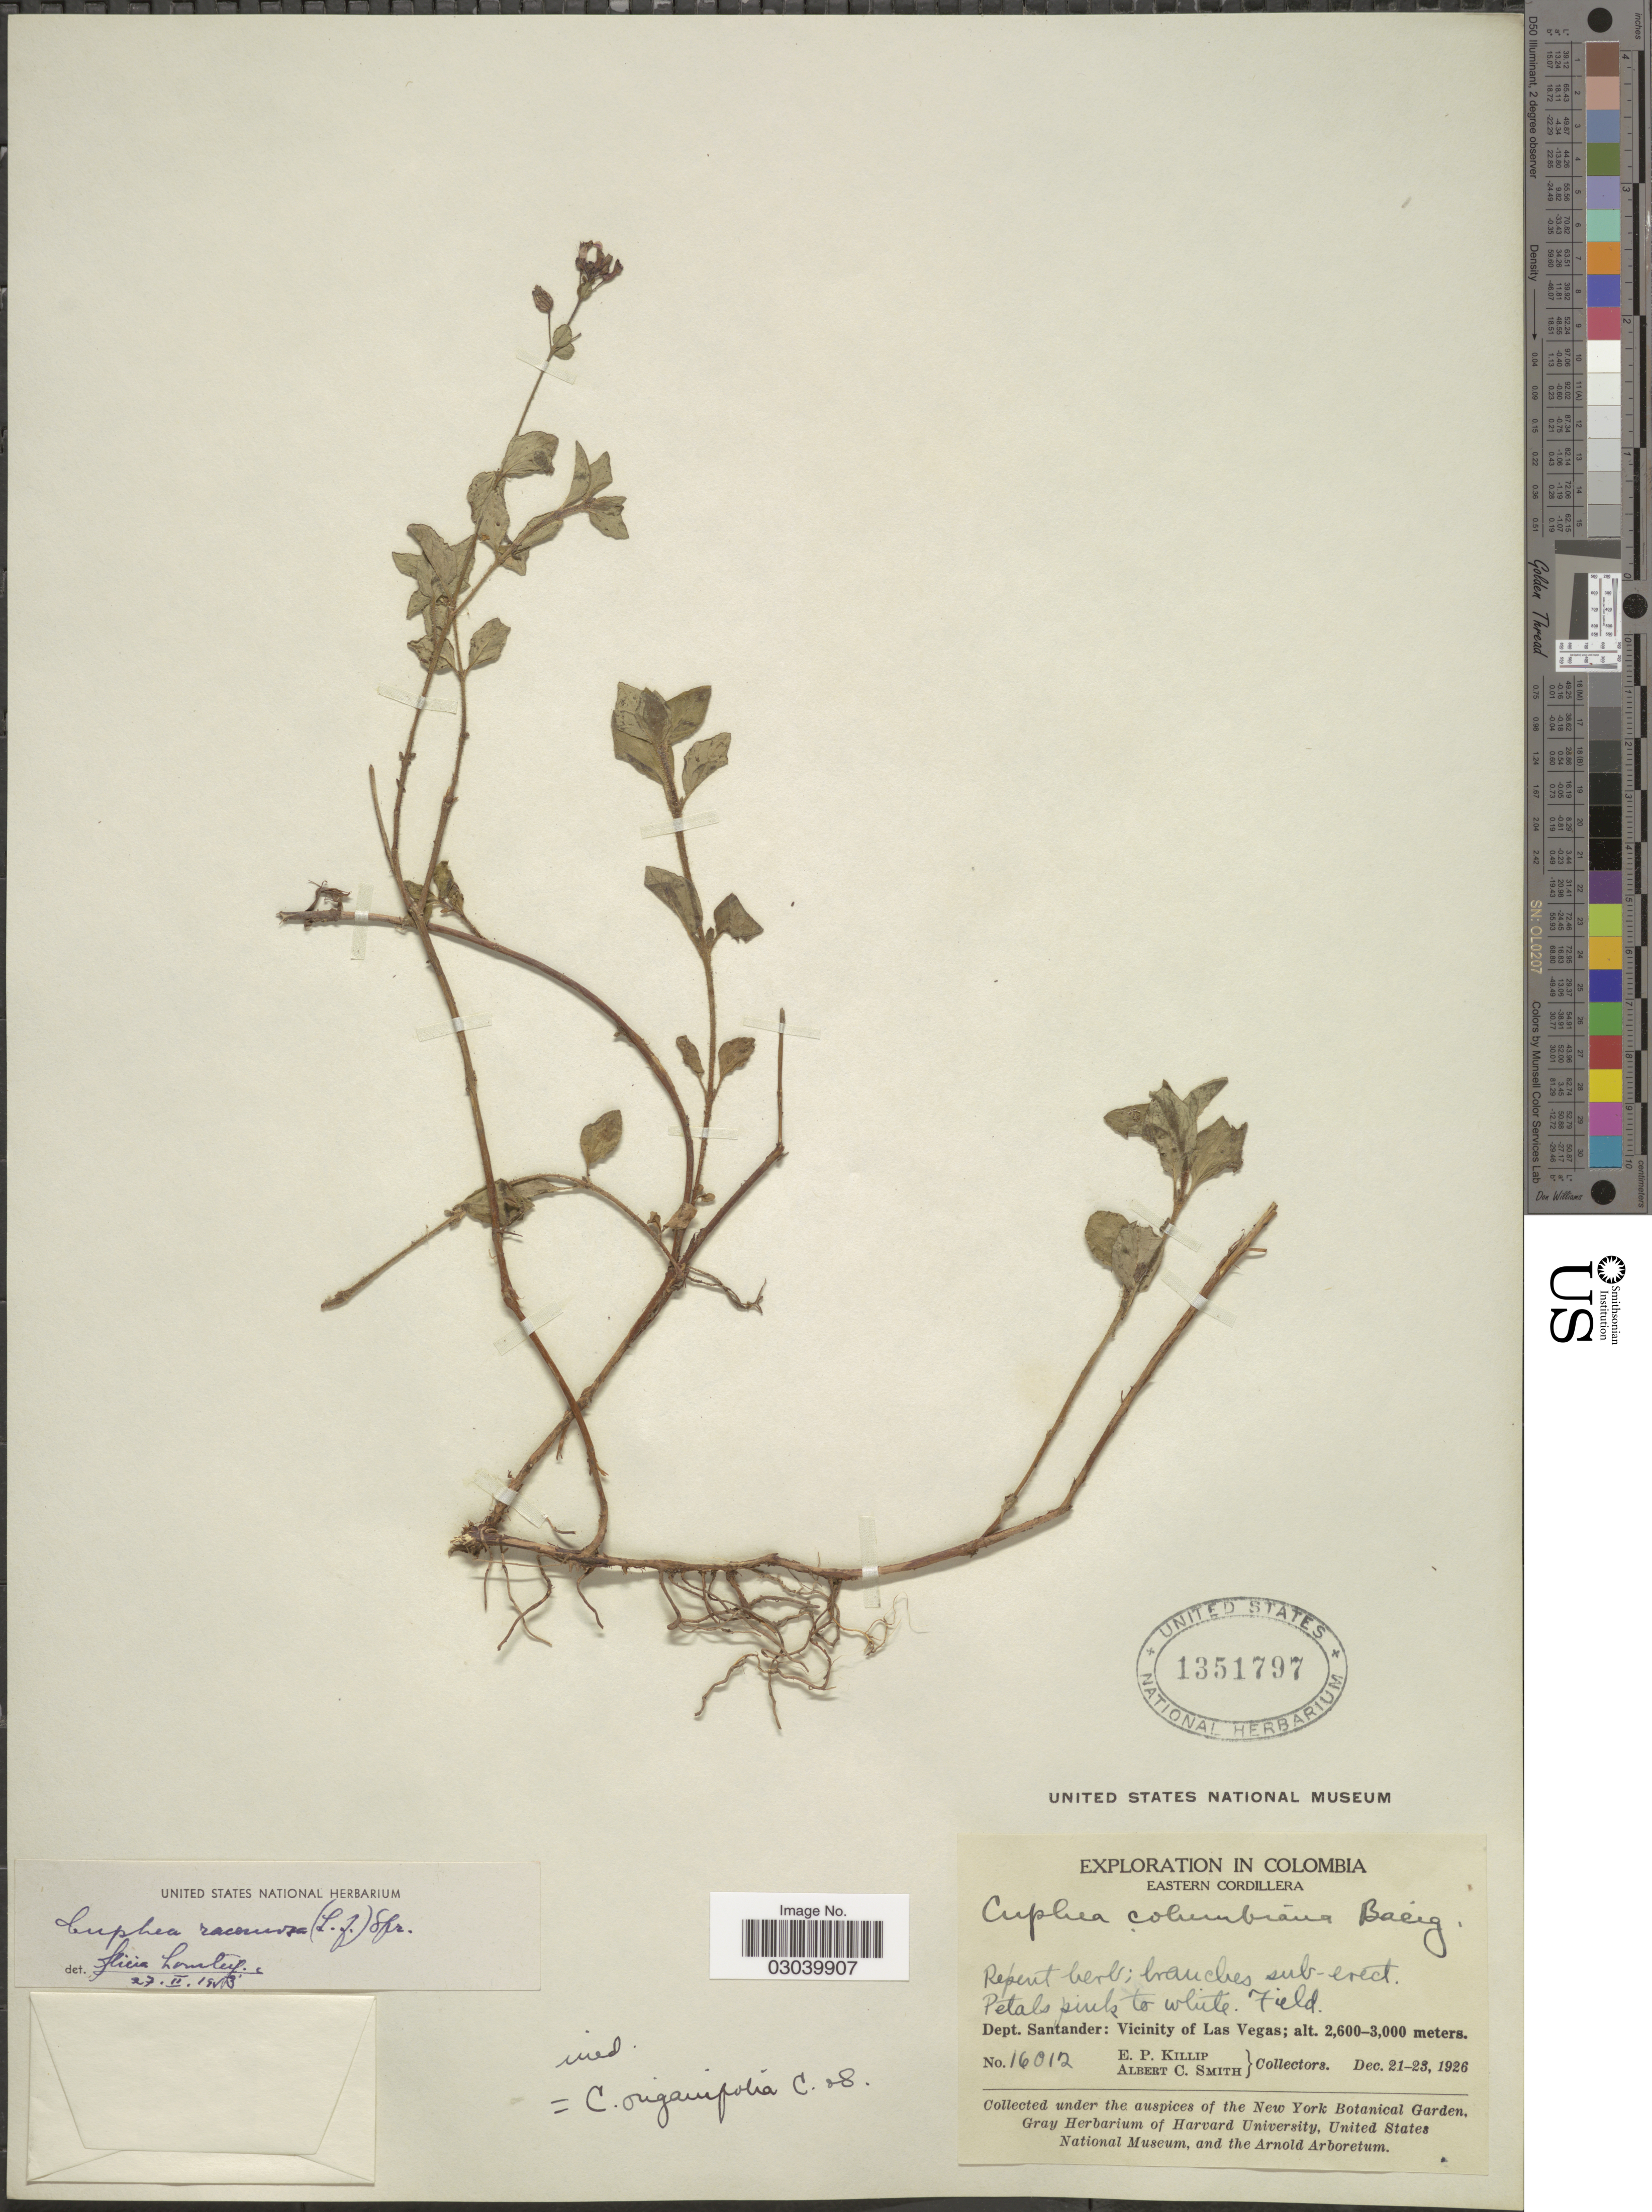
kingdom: Plantae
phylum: Tracheophyta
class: Magnoliopsida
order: Myrtales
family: Lythraceae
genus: Cuphea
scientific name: Cuphea racemosa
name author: (L. f.) Spreng.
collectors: E. P. Killip & A. C. Smith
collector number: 16012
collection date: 1926-12-21/1926-12-23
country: Colombia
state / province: Santander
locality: Eastern Cordillera, Vicinity of Las Vegas.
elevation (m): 2600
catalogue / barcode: US 1351797